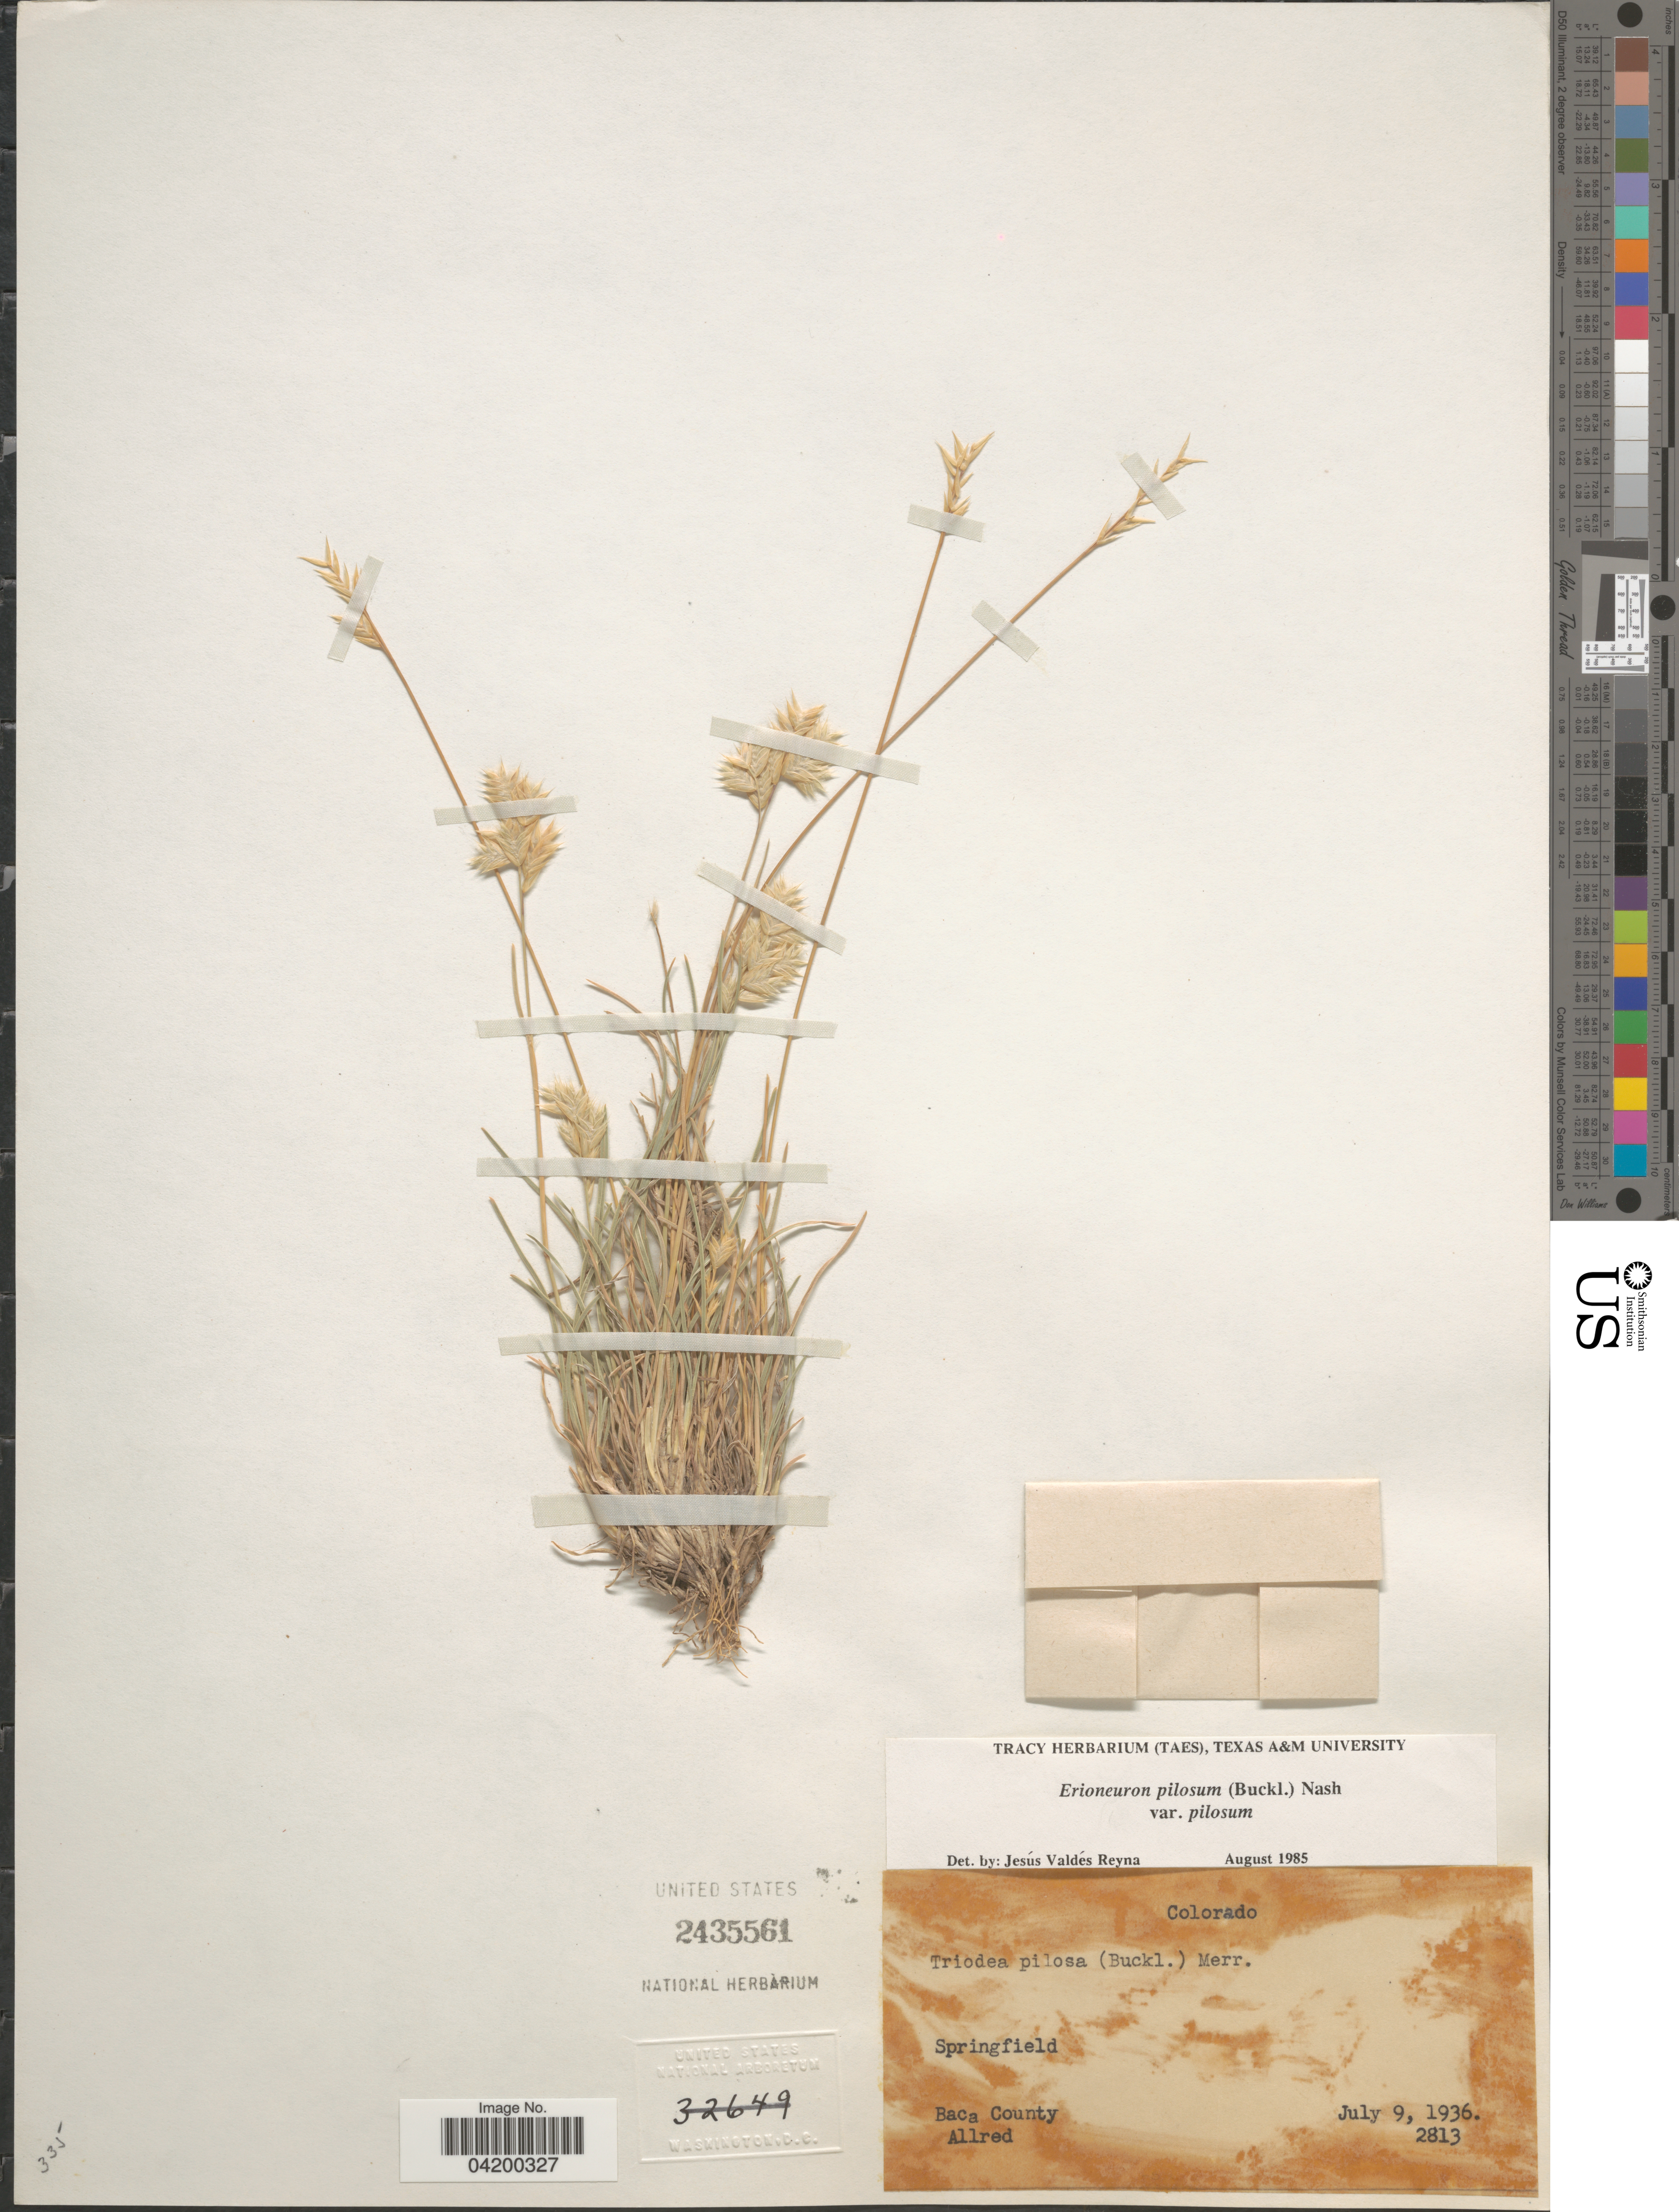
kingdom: Plantae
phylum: Tracheophyta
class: Liliopsida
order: Poales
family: Poaceae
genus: Erioneuron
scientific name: Erioneuron pilosum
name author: (Buckley) Nash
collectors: -. Allred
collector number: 2813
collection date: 1936-07-09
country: United States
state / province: Colorado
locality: Springfield. Baca County.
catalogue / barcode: US 2435561